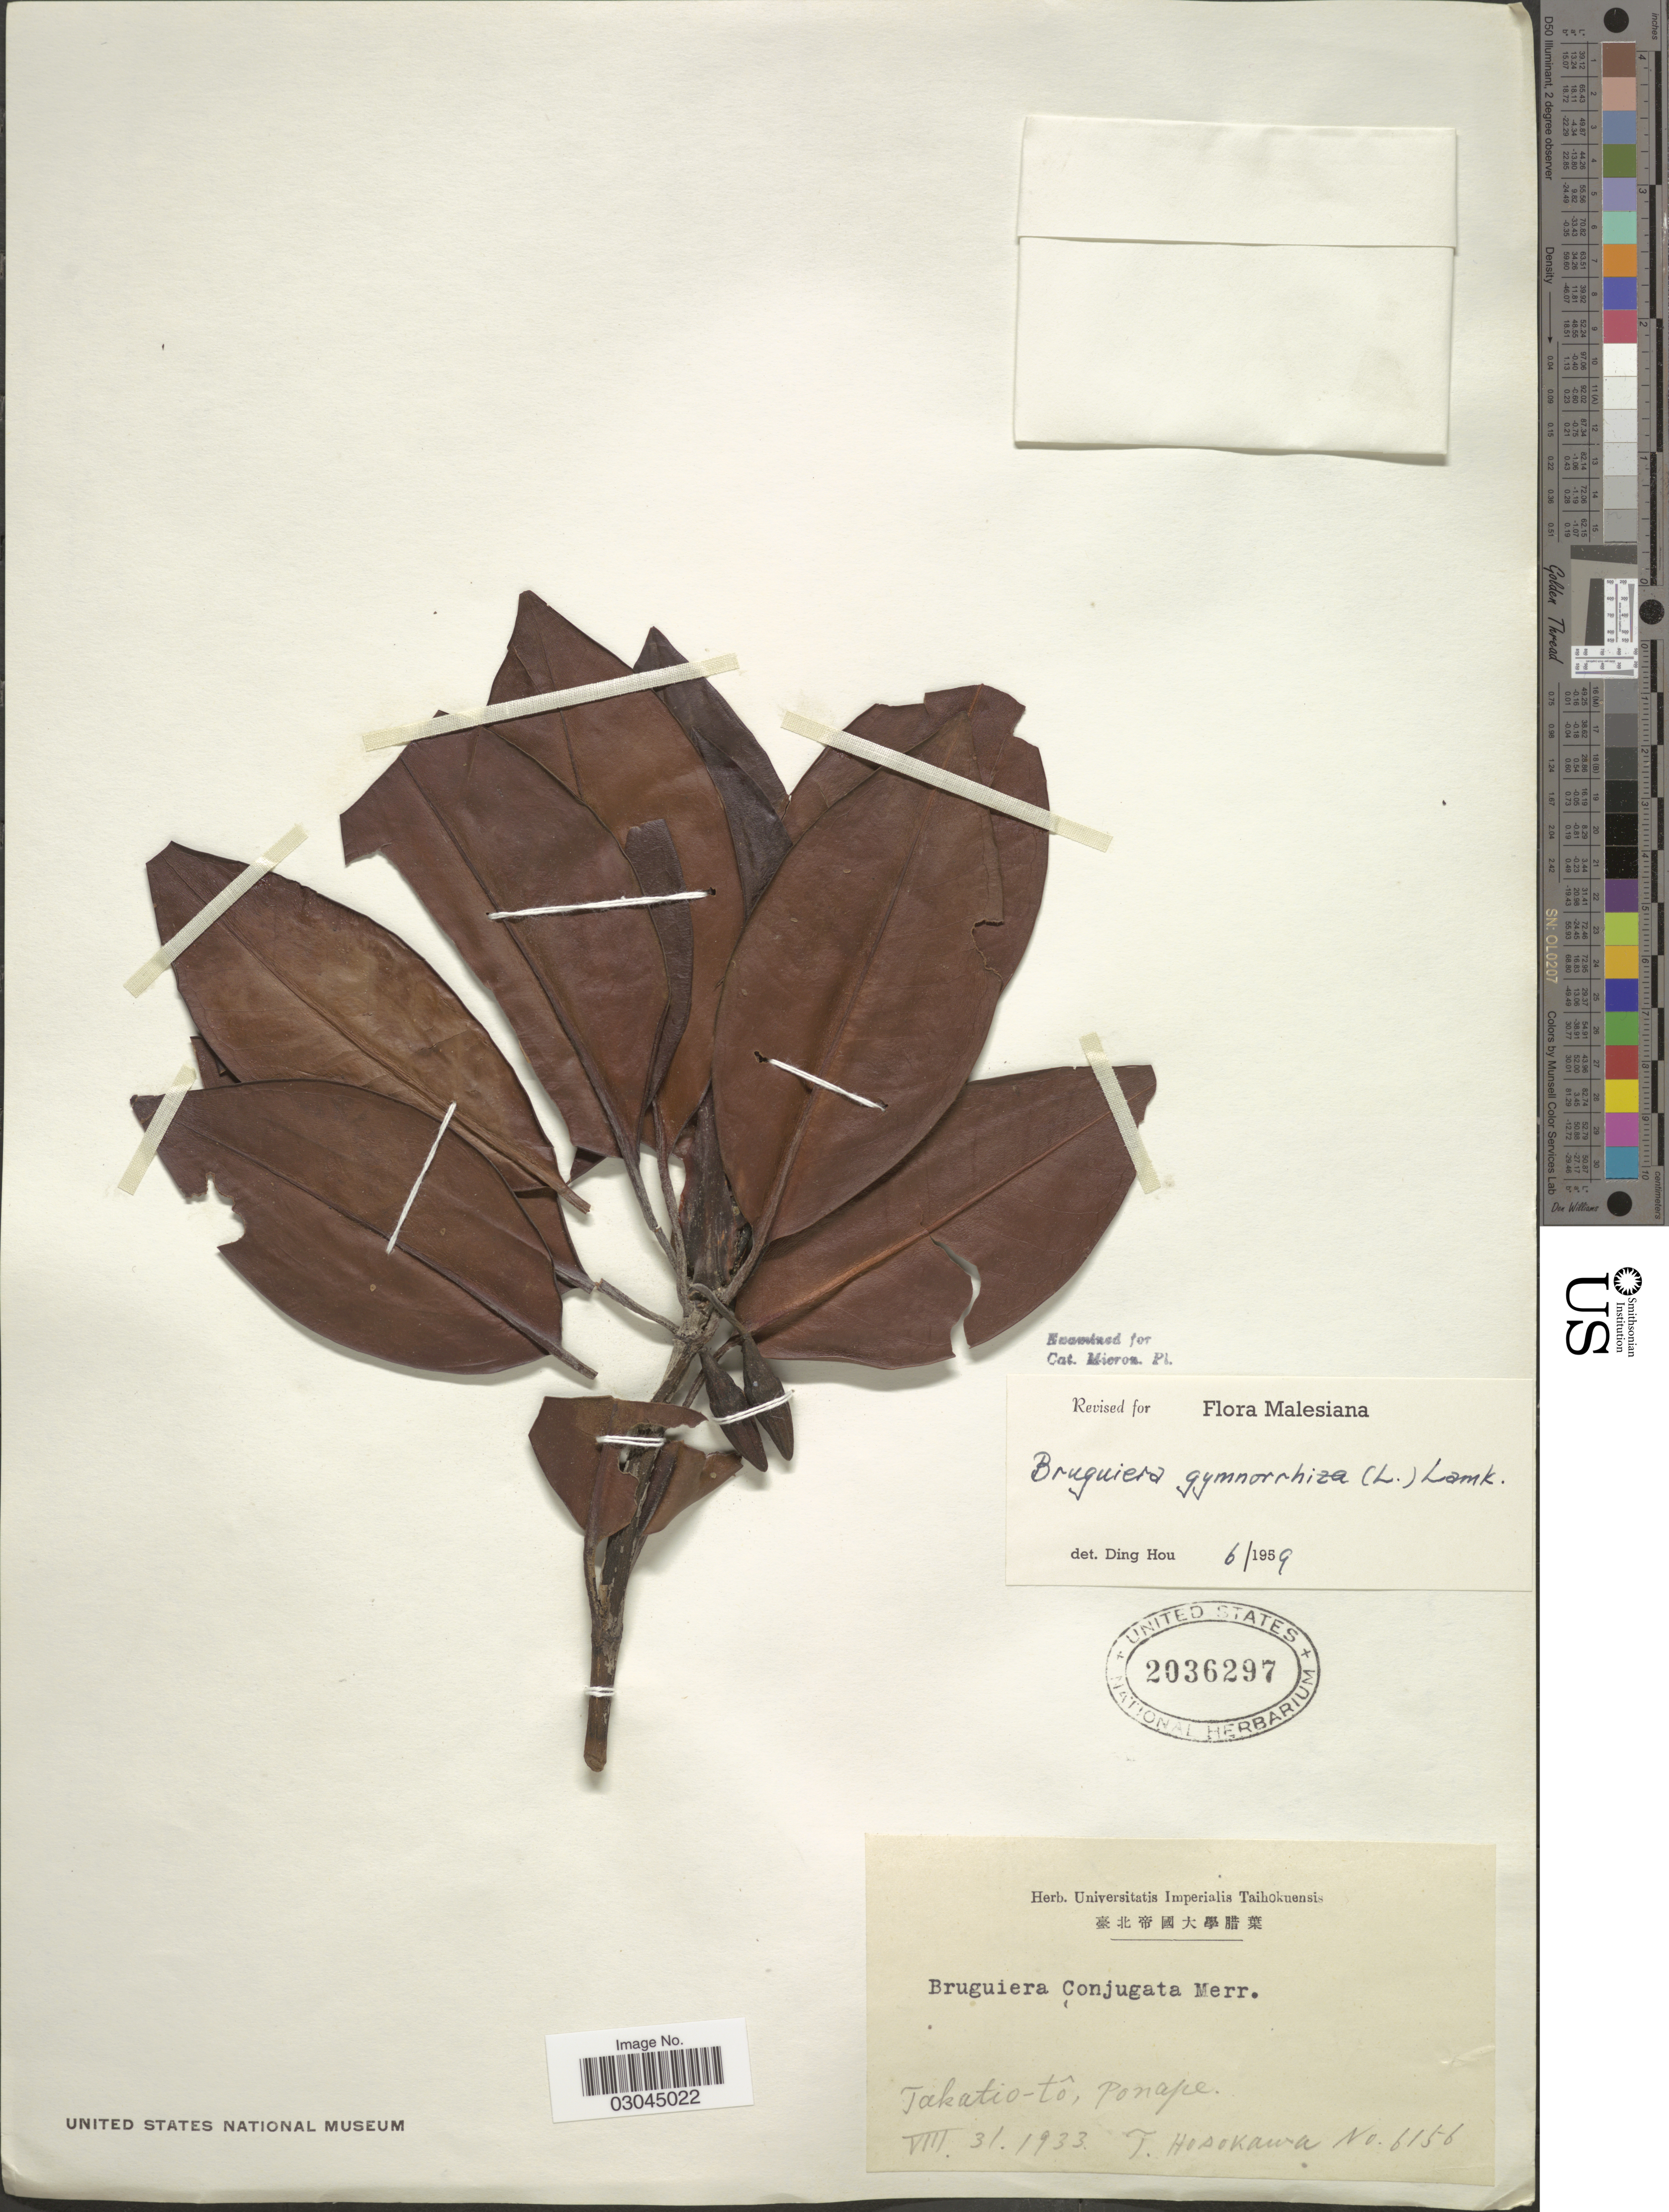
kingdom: Plantae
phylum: Tracheophyta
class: Magnoliopsida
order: Malpighiales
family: Rhizophoraceae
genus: Bruguiera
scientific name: Bruguiera gymnorhiza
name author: (L.) Savigny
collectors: T. Hosokawa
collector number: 6156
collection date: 1933-08-31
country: Micronesia, Federated States of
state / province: Pohnpei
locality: Takatio-takô, Ponape.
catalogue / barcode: US 2036297